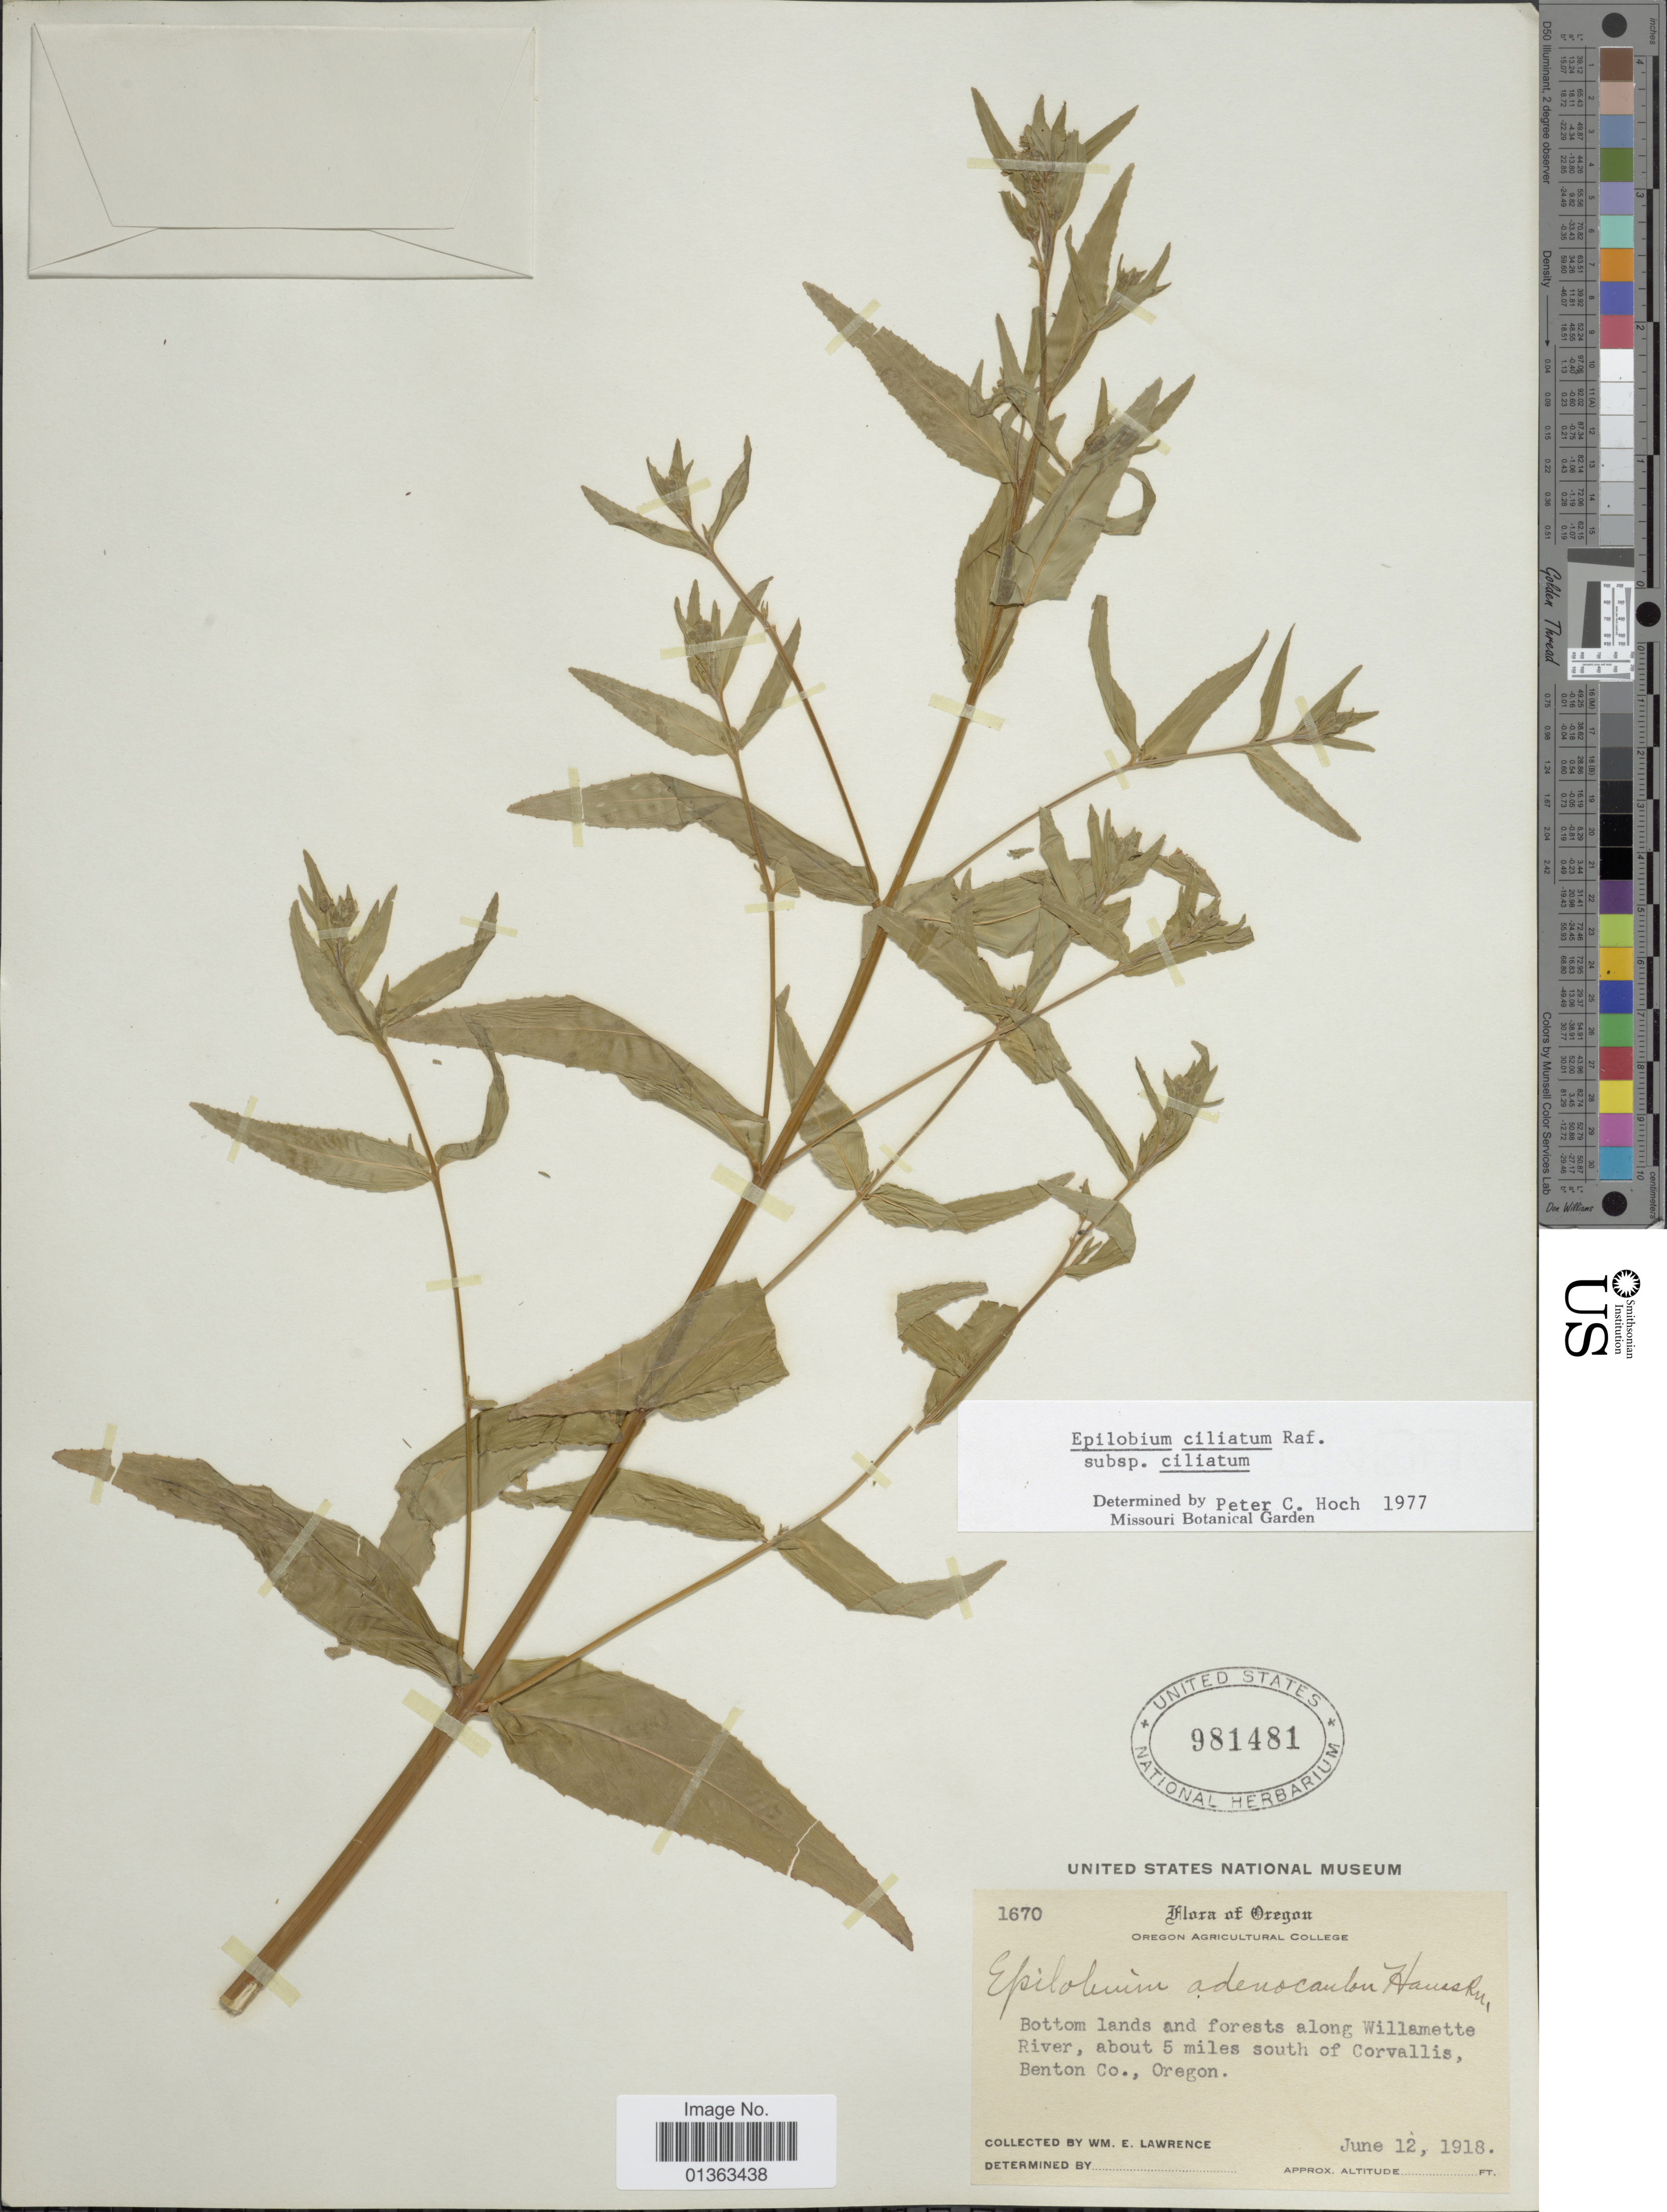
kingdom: Plantae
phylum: Tracheophyta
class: Magnoliopsida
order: Myrtales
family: Onagraceae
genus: Epilobium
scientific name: Epilobium ciliatum subsp. ciliatum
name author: Raf.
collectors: W. Lawrence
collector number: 1670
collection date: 1918-06-12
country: United States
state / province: Oregon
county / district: Benton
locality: Bottom lands and forests along Willamette River, about 5 miles south of Corvallis, Benton Co.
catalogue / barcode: US 981481